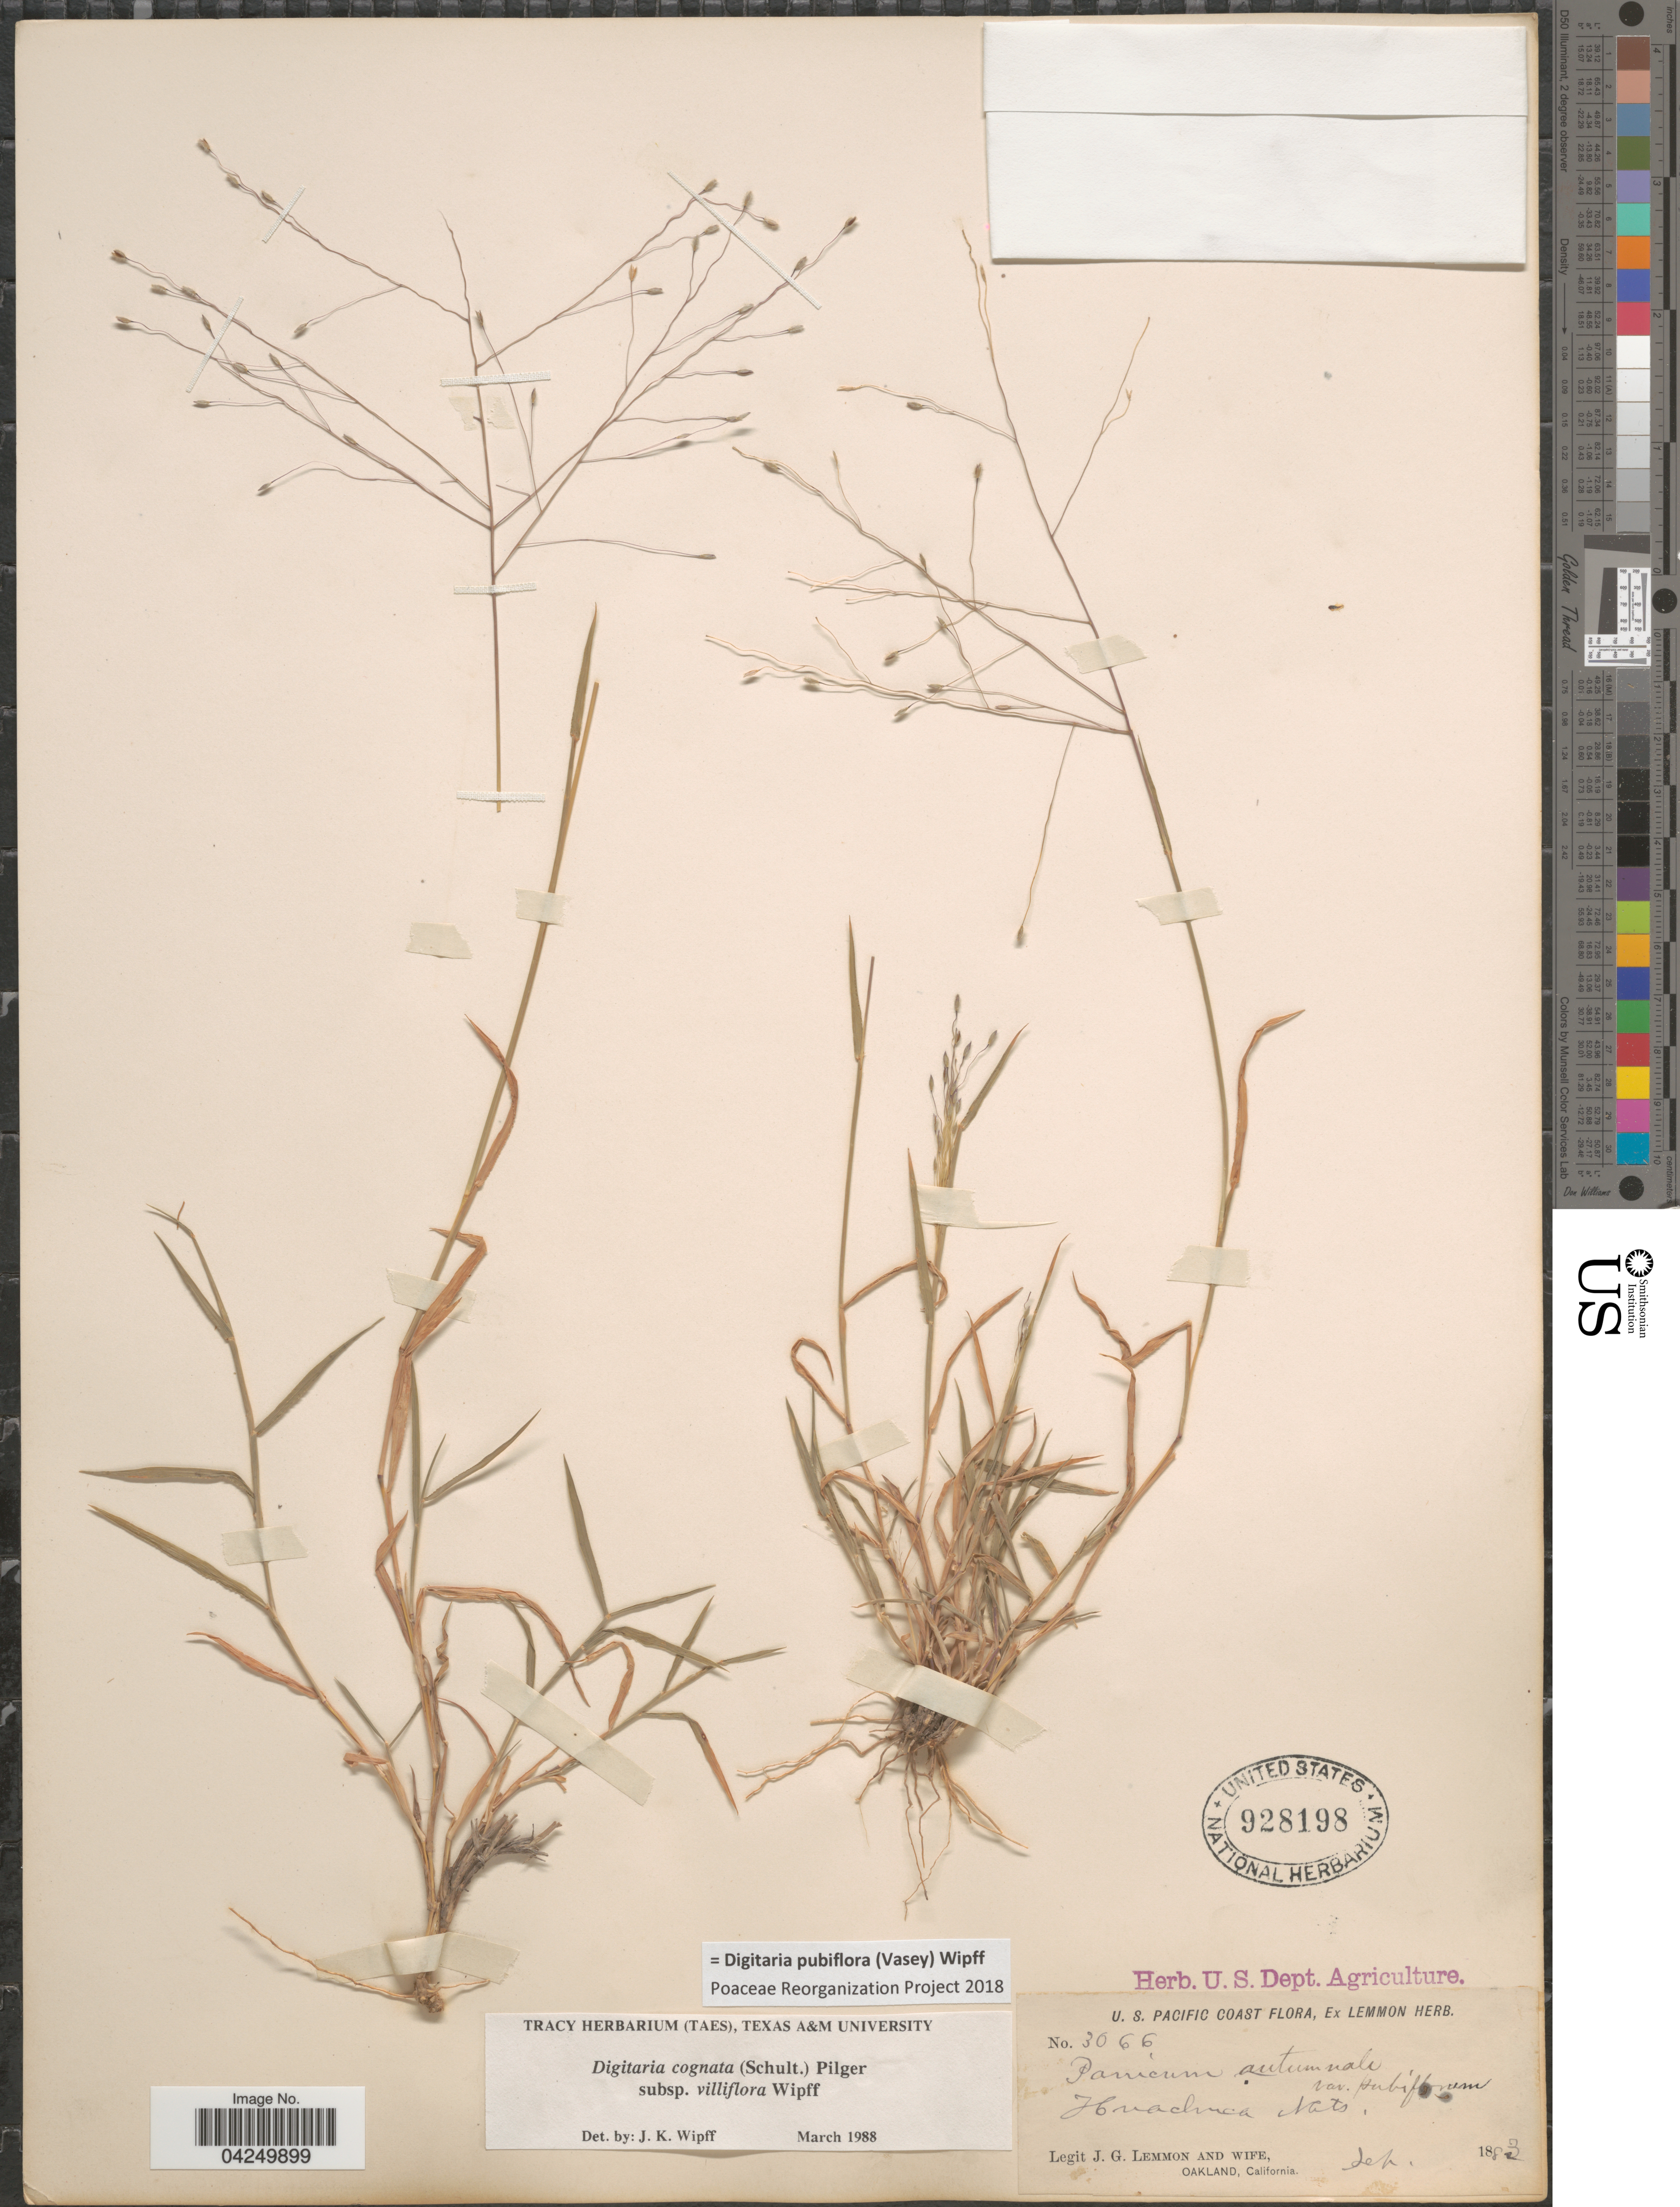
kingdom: Plantae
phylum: Tracheophyta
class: Liliopsida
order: Poales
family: Poaceae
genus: Digitaria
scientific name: Digitaria pubiflora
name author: (Vasey) Wipff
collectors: J. Lemmon & Mrs. J. G. Lemmon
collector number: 3066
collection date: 1883-09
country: United States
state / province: Arizona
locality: U. S. Pacific Coast. Huachuca Mts.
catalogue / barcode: US 928198